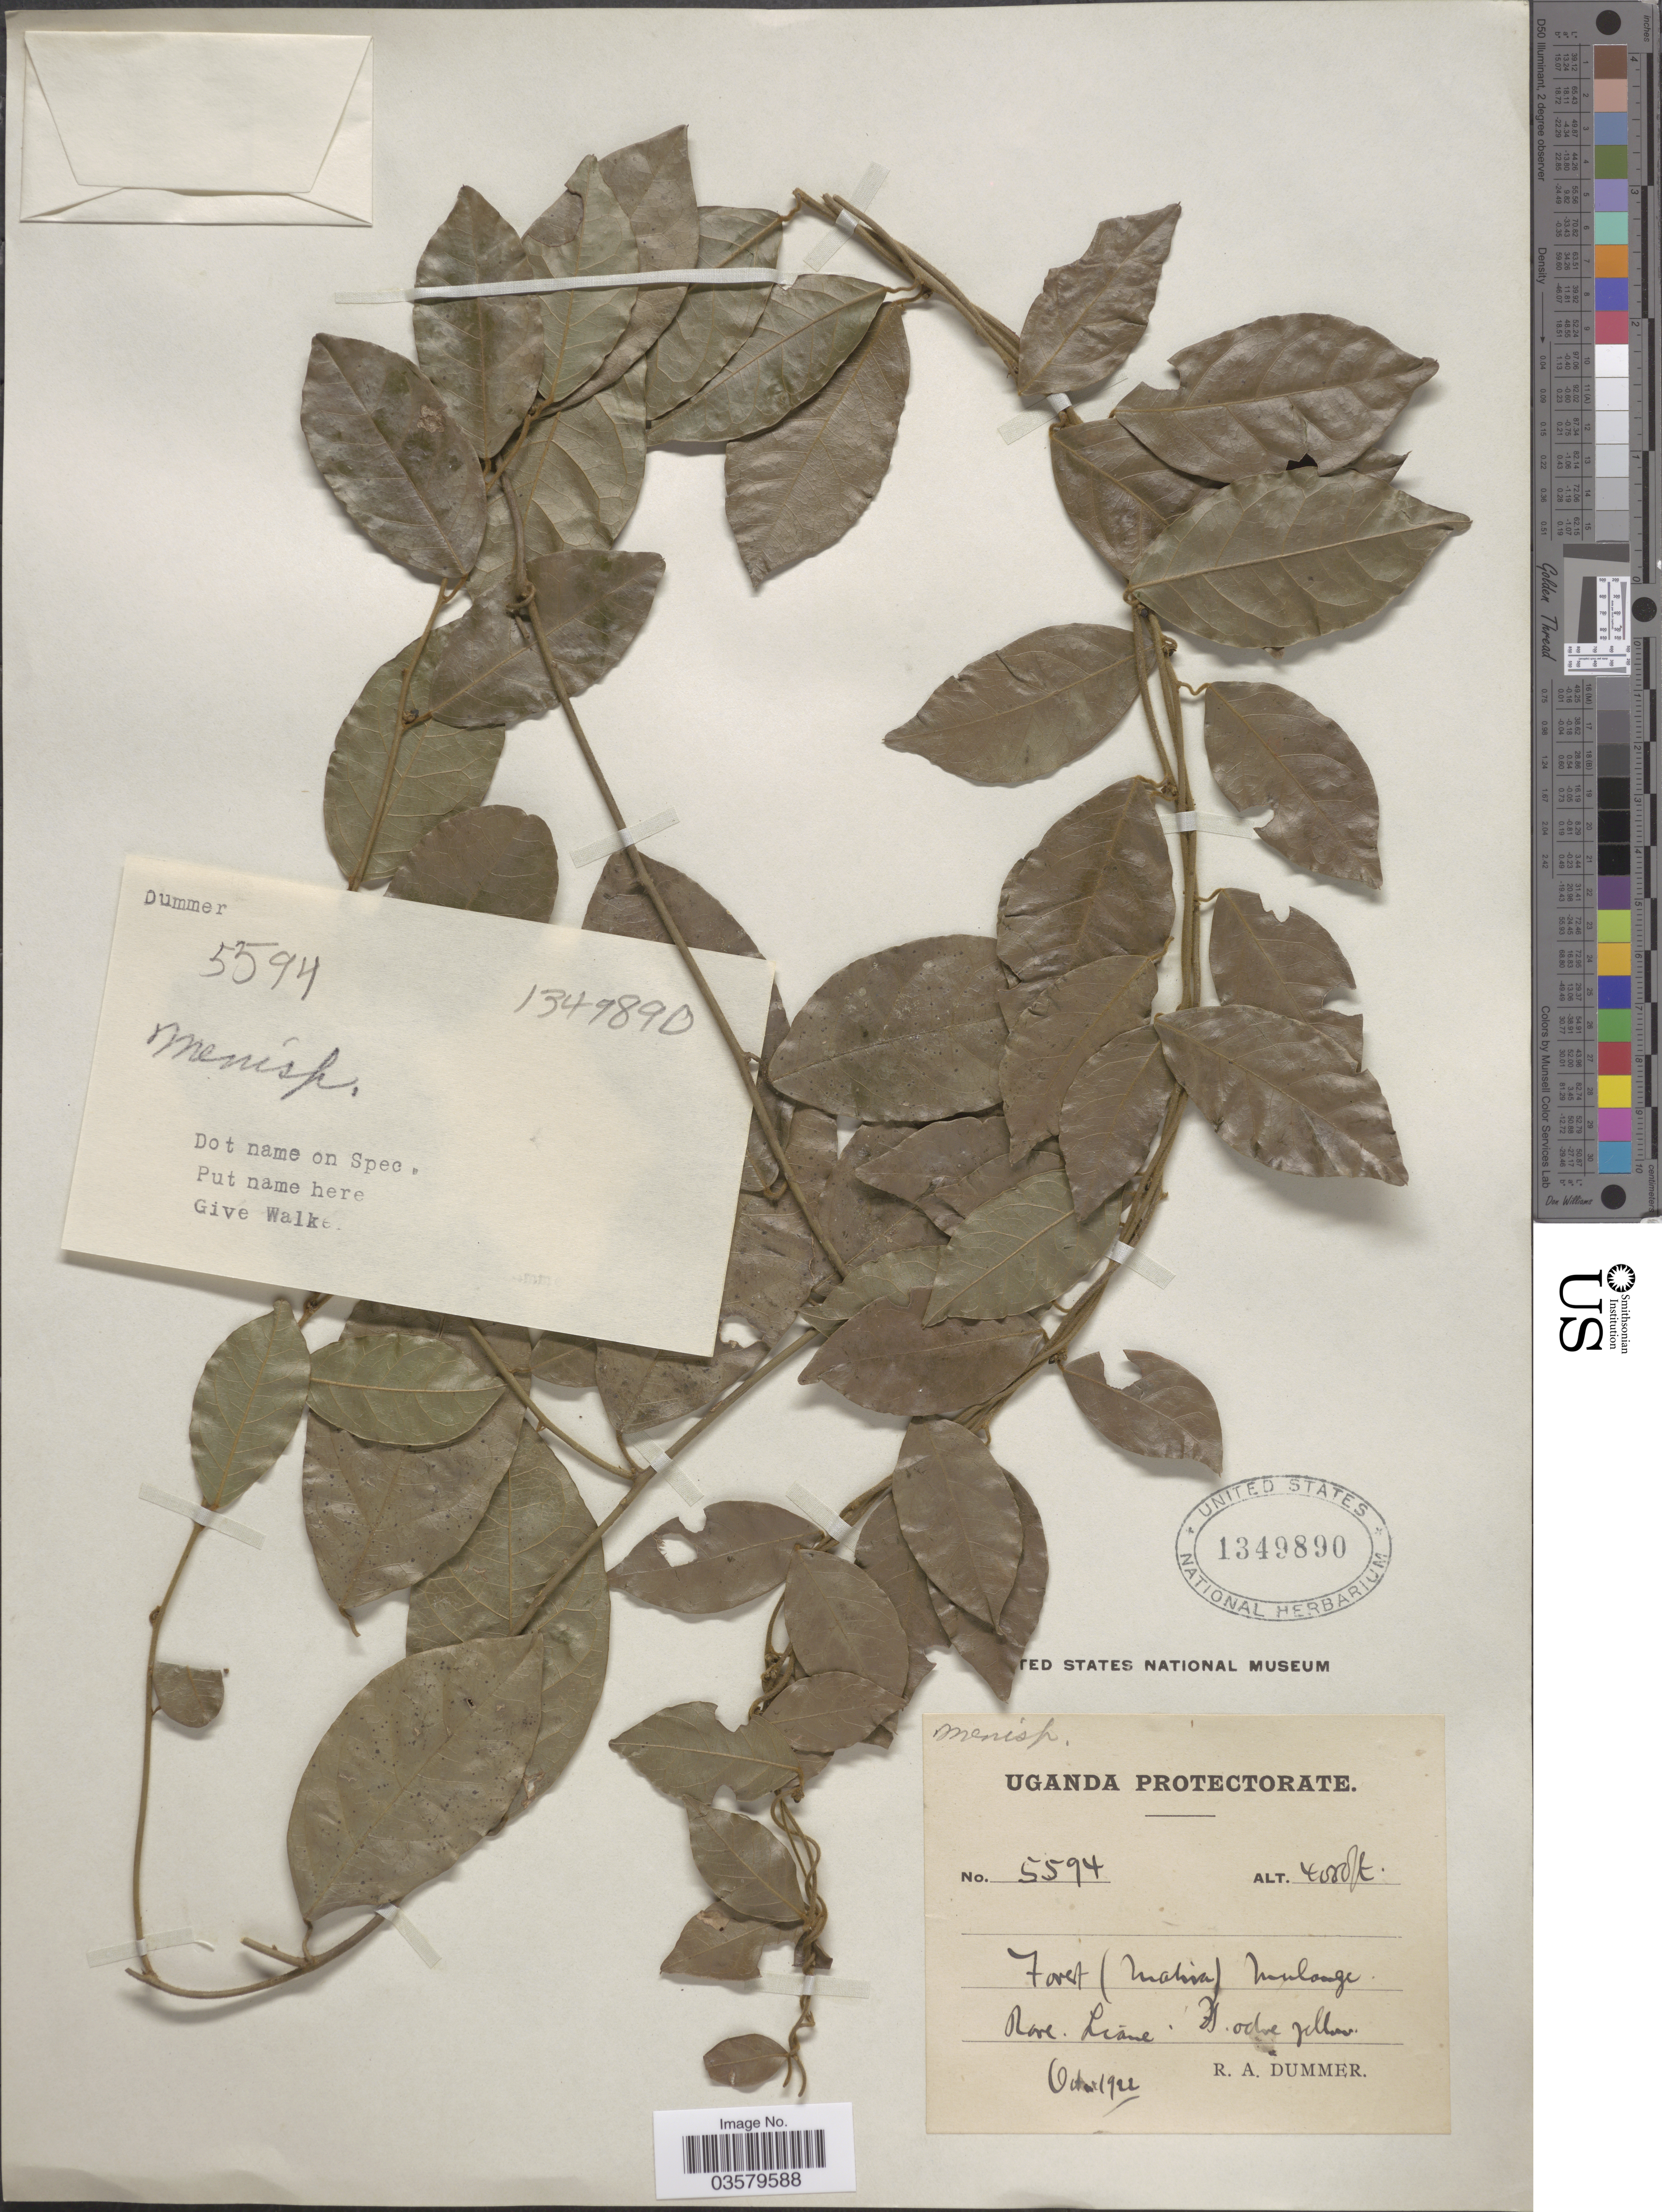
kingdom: Plantae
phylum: Tracheophyta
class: Magnoliopsida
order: Ranunculales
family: Menispermaceae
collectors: R. Dümmer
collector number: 5594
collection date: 1922-10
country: Uganda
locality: Uganda Protectorate. Mulange.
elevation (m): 1219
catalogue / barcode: US 1349890